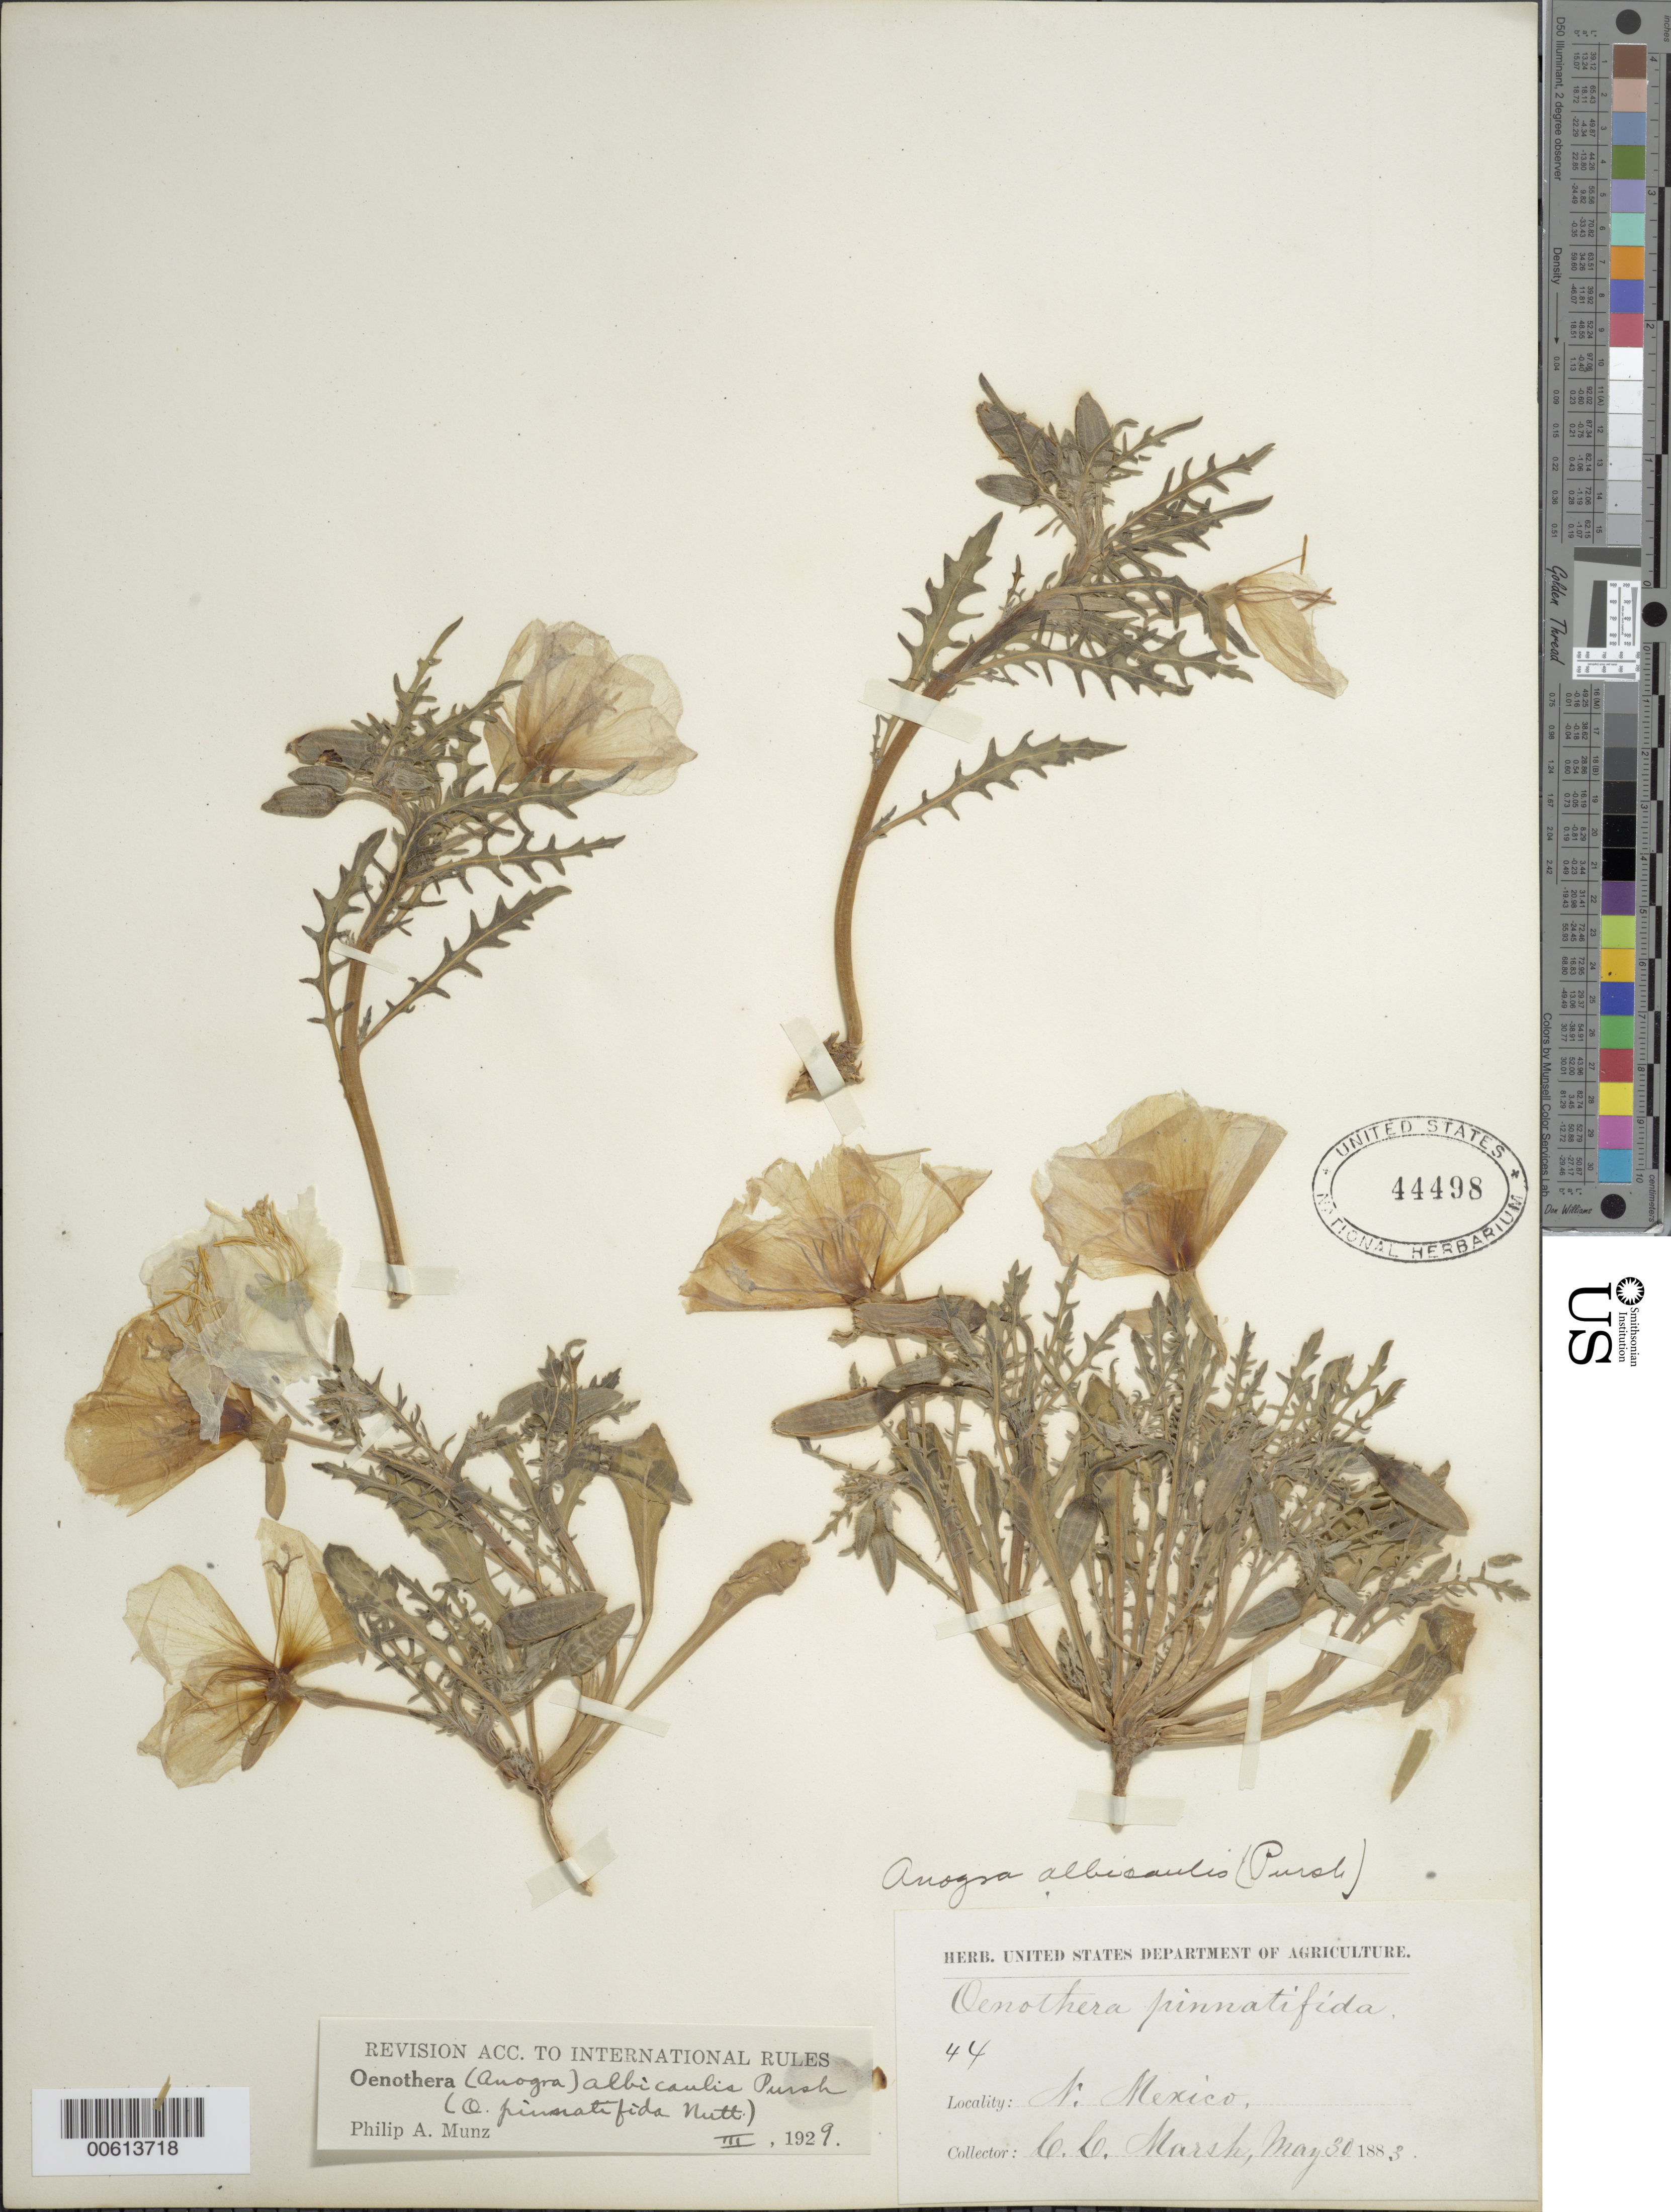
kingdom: Plantae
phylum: Tracheophyta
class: Magnoliopsida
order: Myrtales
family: Onagraceae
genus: Oenothera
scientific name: Oenothera albicaulis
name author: Pursh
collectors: C. C. Marsh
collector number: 44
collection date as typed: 30 May 1883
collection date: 1883-05-30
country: United States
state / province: New Mexico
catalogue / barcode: US 44498